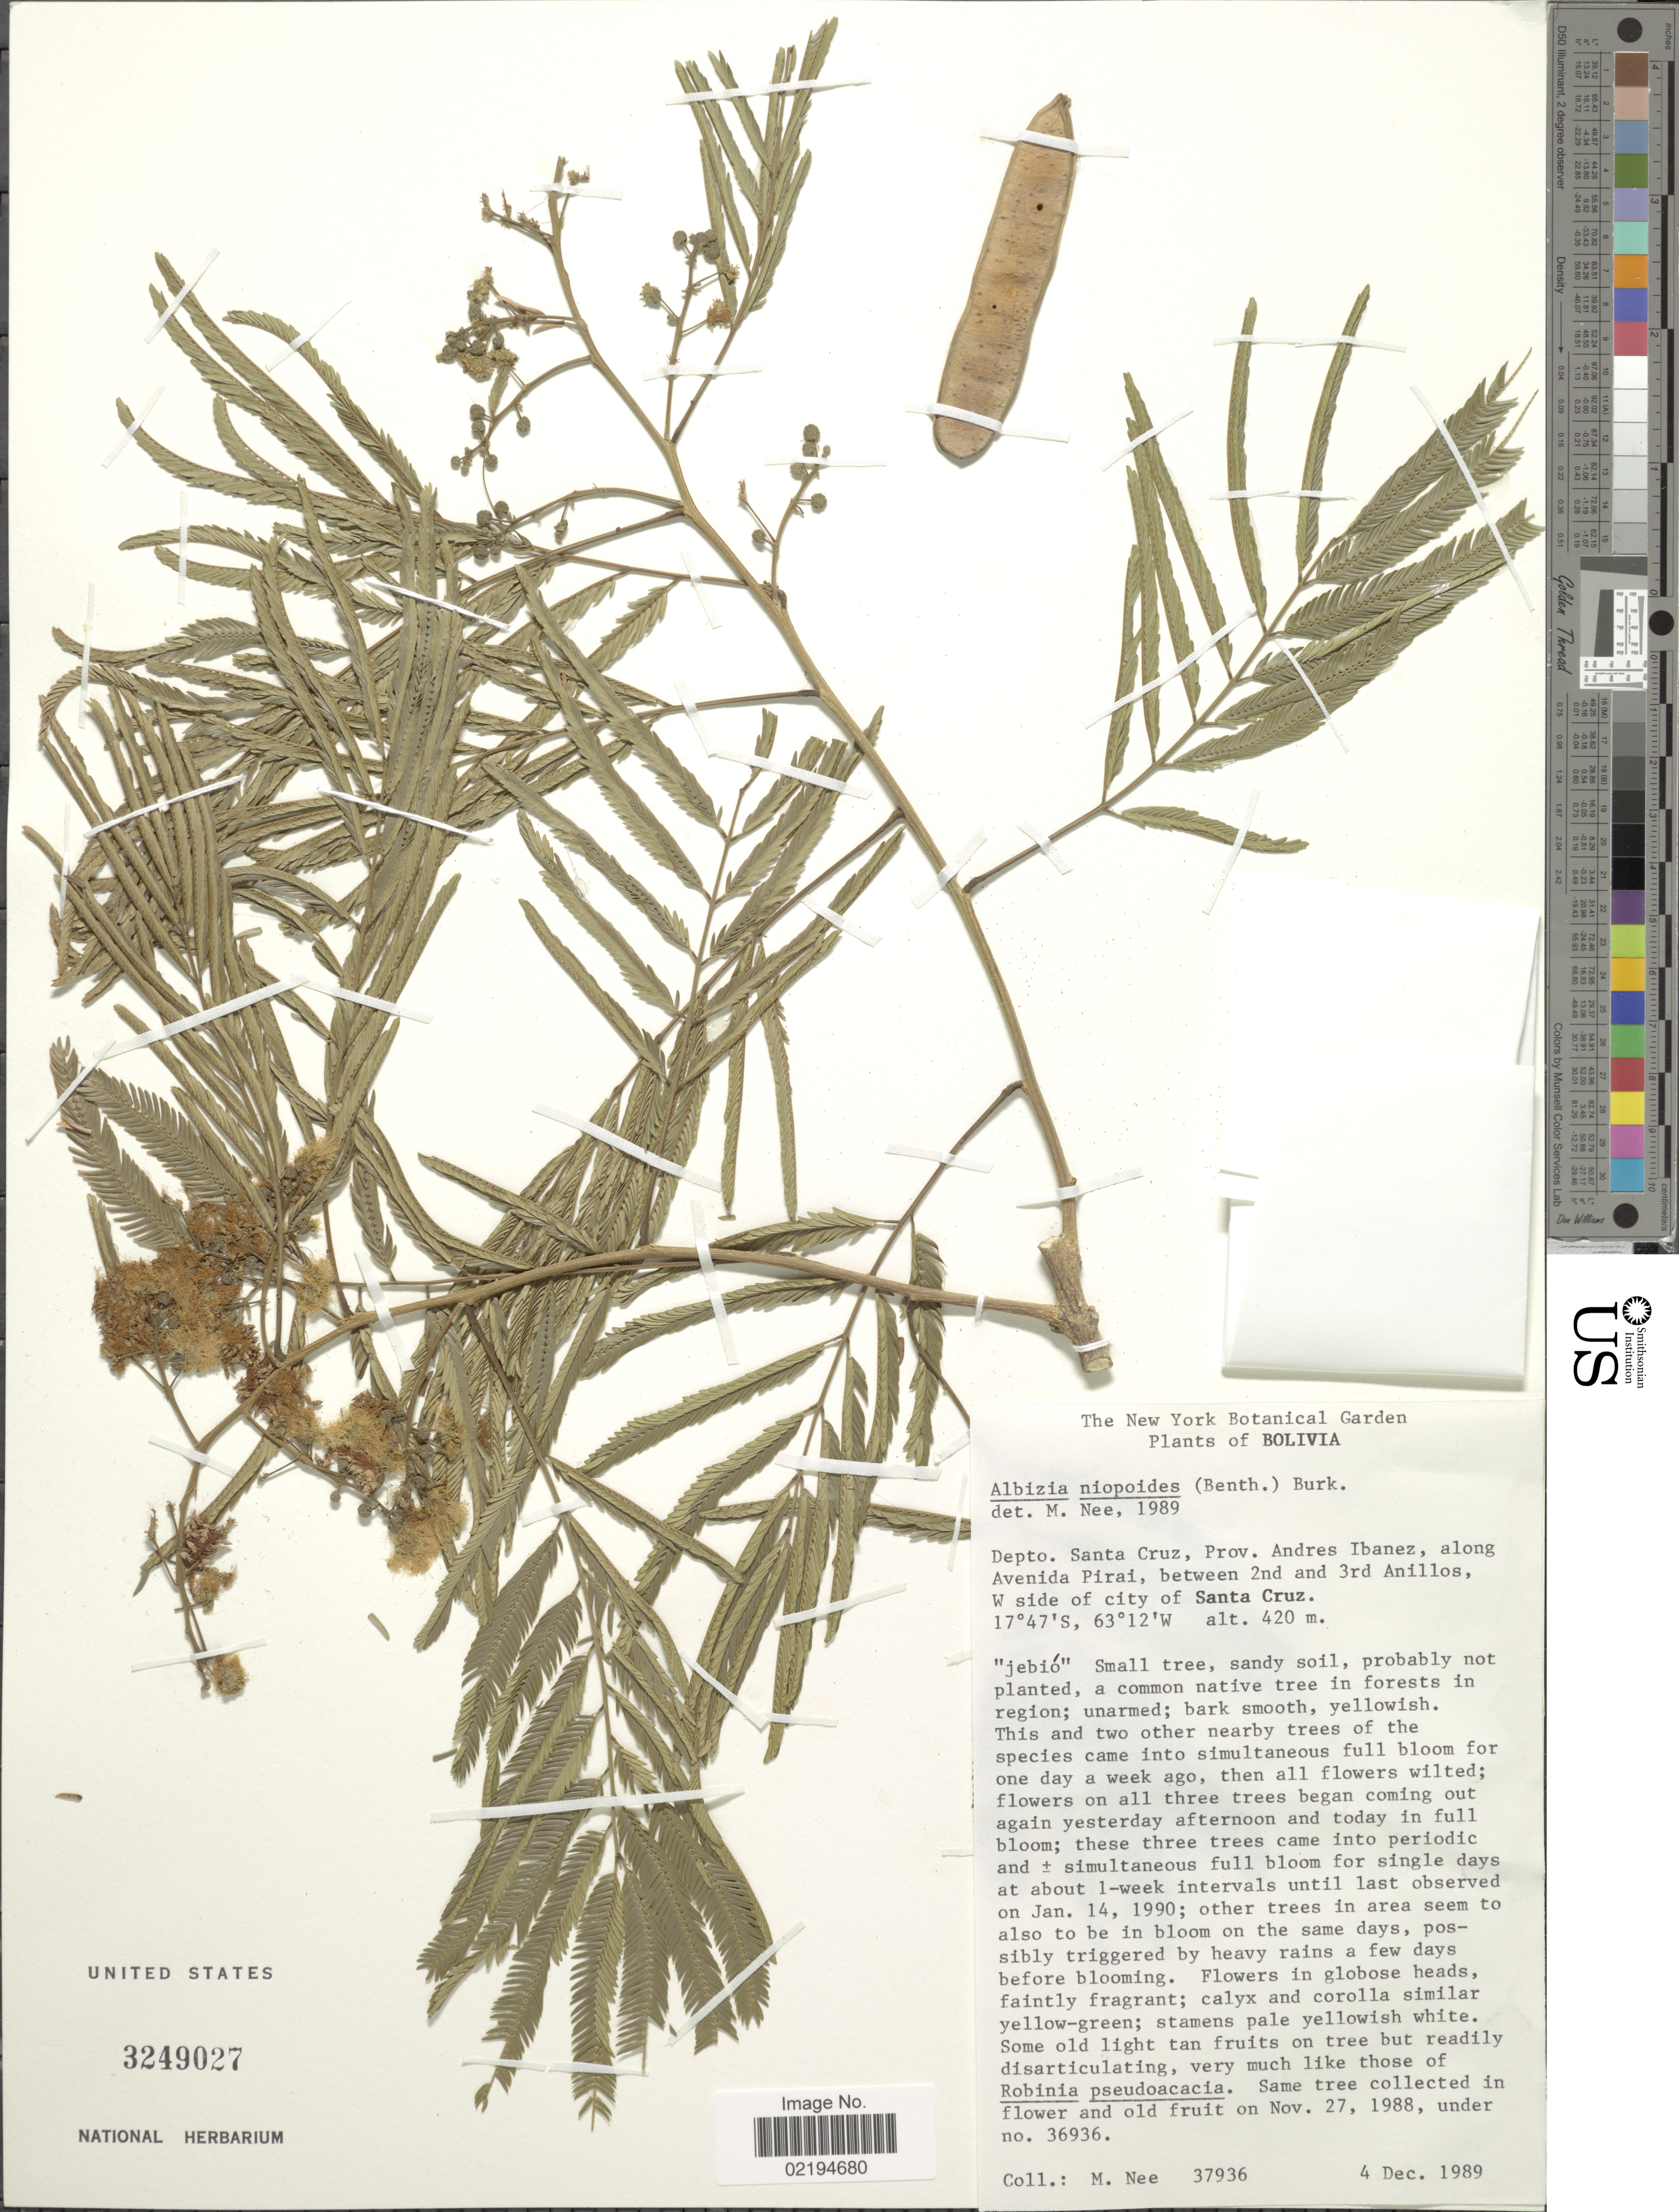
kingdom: Plantae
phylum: Tracheophyta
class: Magnoliopsida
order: Fabales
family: Fabaceae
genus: Pseudalbizzia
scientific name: Pseudalbizzia niopoides var. niopoides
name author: (Spruce ex Benth.) Koenen & Duno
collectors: M. Nee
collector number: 37936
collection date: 1989-12-04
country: Bolivia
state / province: Santa Cruz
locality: Prov. Andres Ibanez, along Avenida Pirai, between 2nd and 3rd Anillos, W side of city of Santa Cruz.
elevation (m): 420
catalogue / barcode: US 3249027